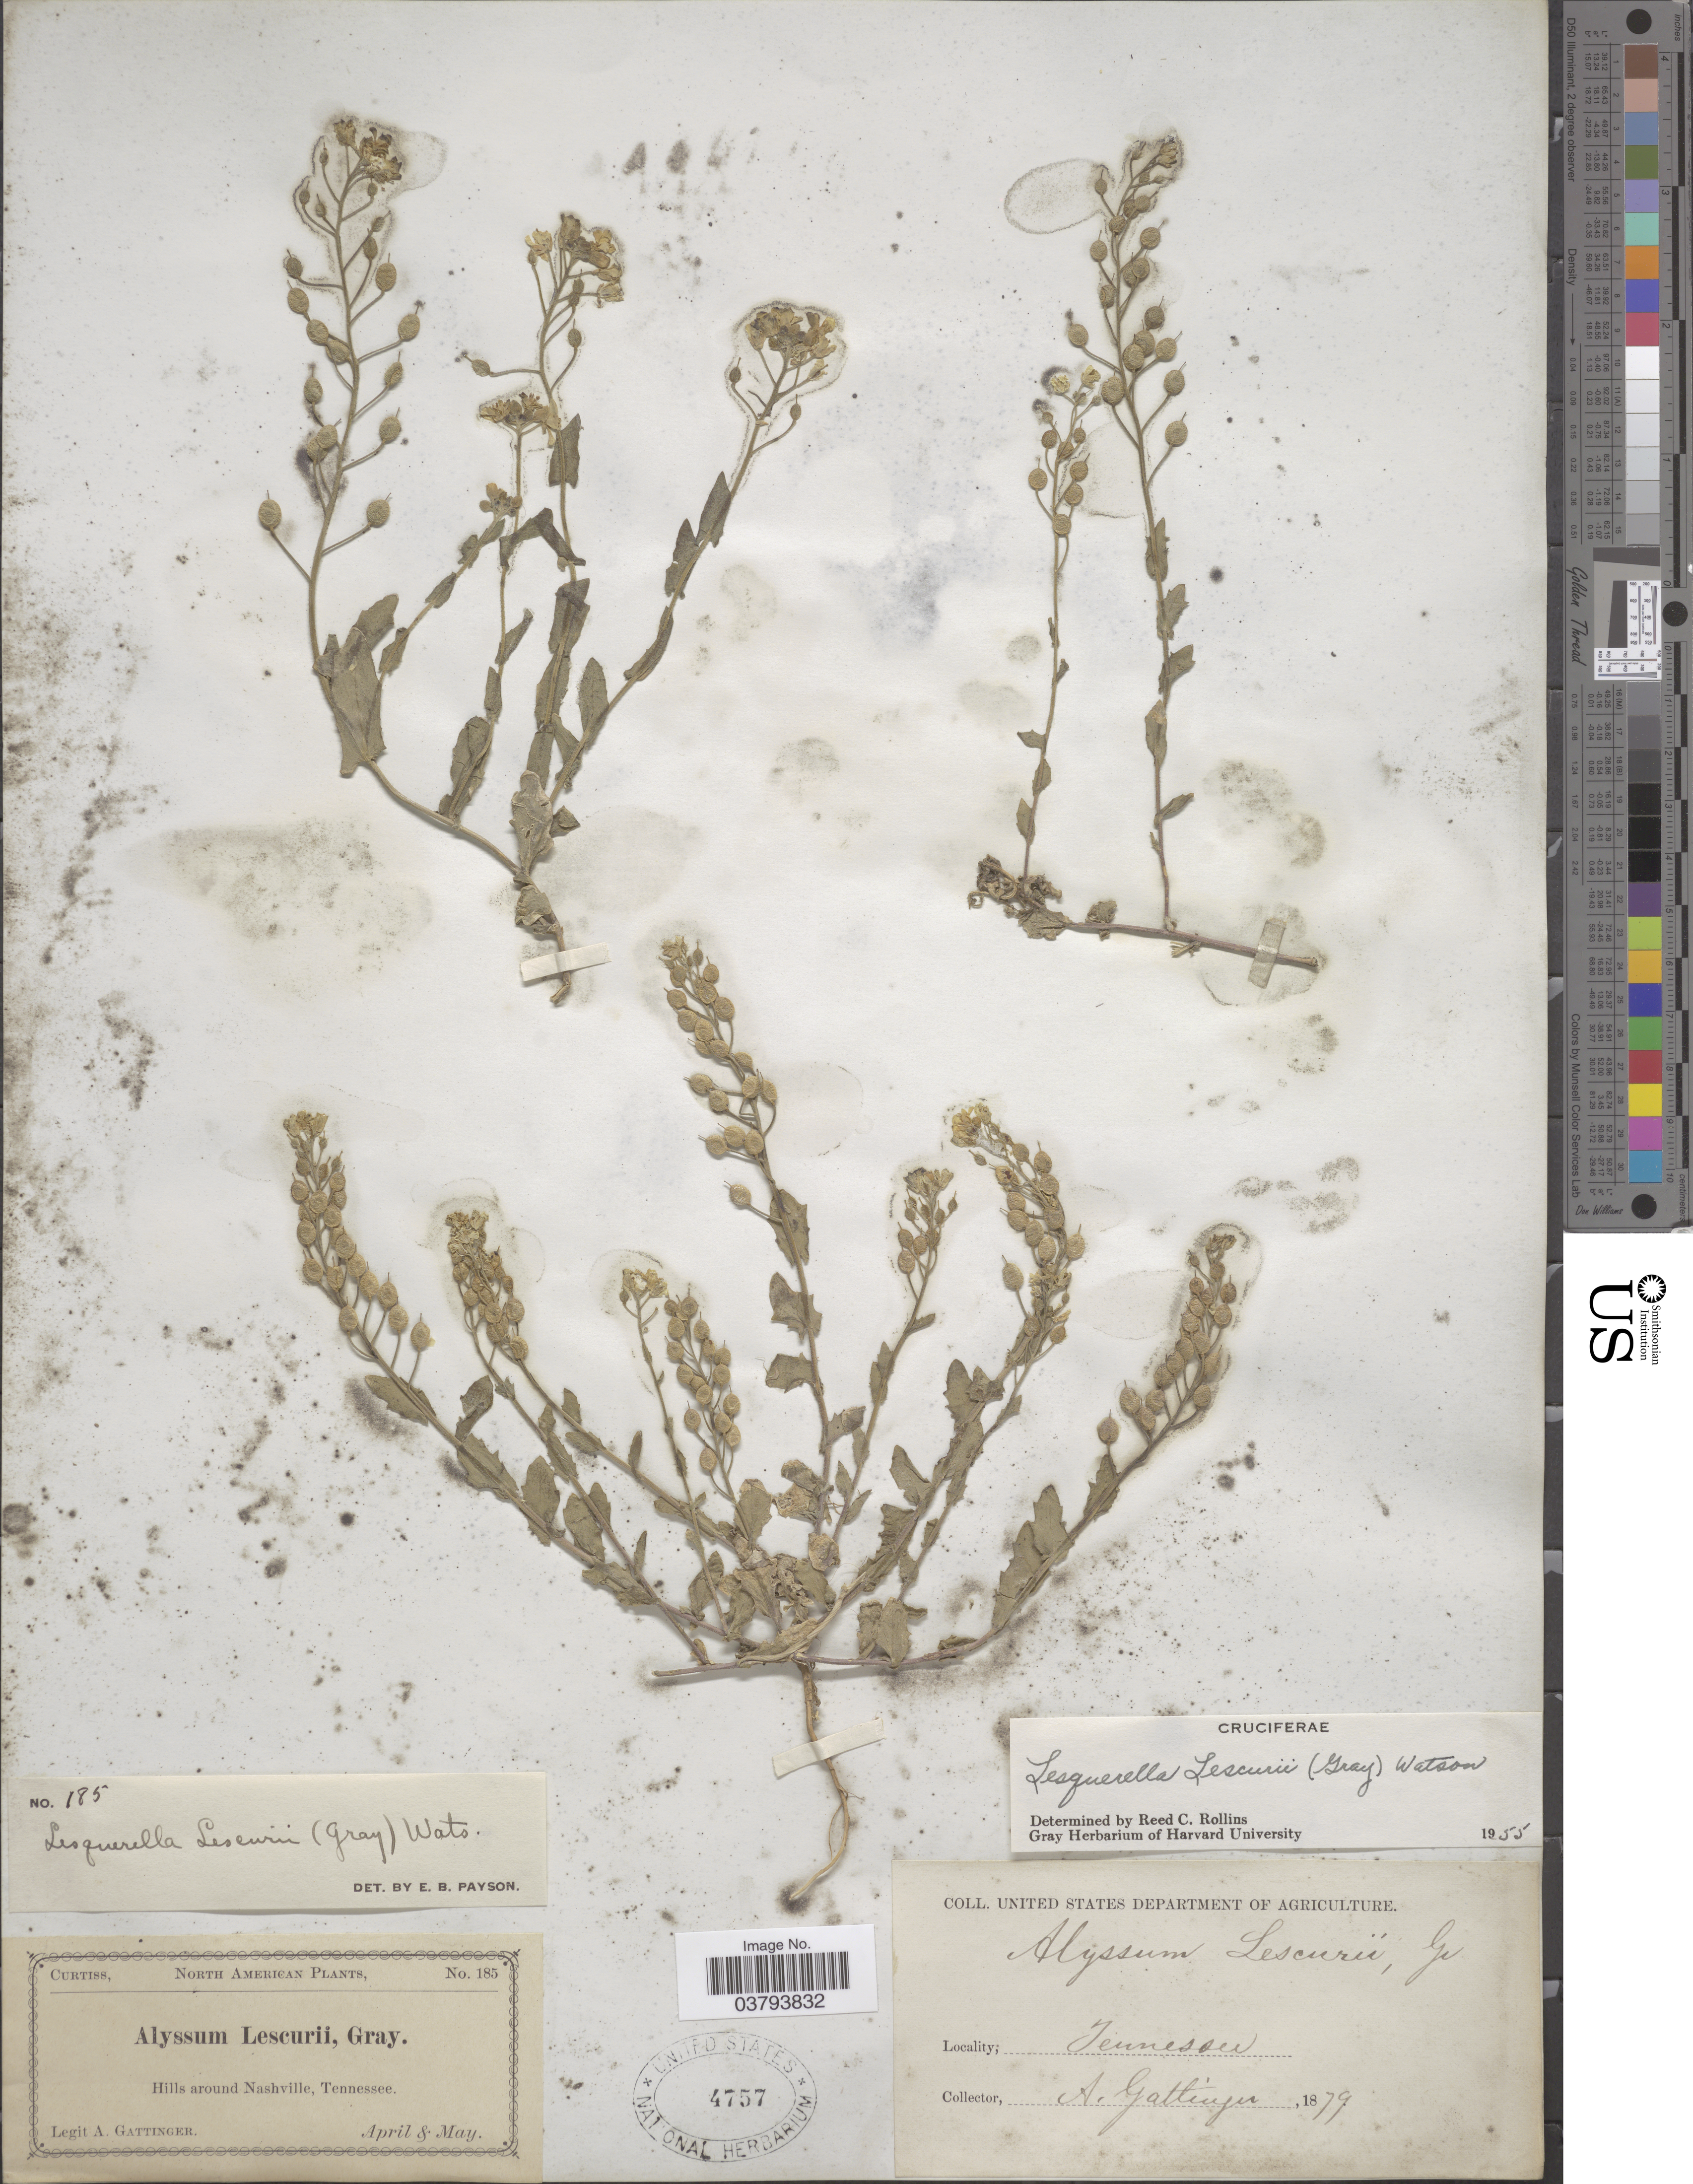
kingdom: Plantae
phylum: Tracheophyta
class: Magnoliopsida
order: Brassicales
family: Brassicaceae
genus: Lesquerella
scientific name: Lesquerella lescurii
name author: (A. Gray) S. Watson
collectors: A. Gattinger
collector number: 185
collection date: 1879-04/1879-05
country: United States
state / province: Tennessee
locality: Hills around Nashville.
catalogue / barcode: US 4757